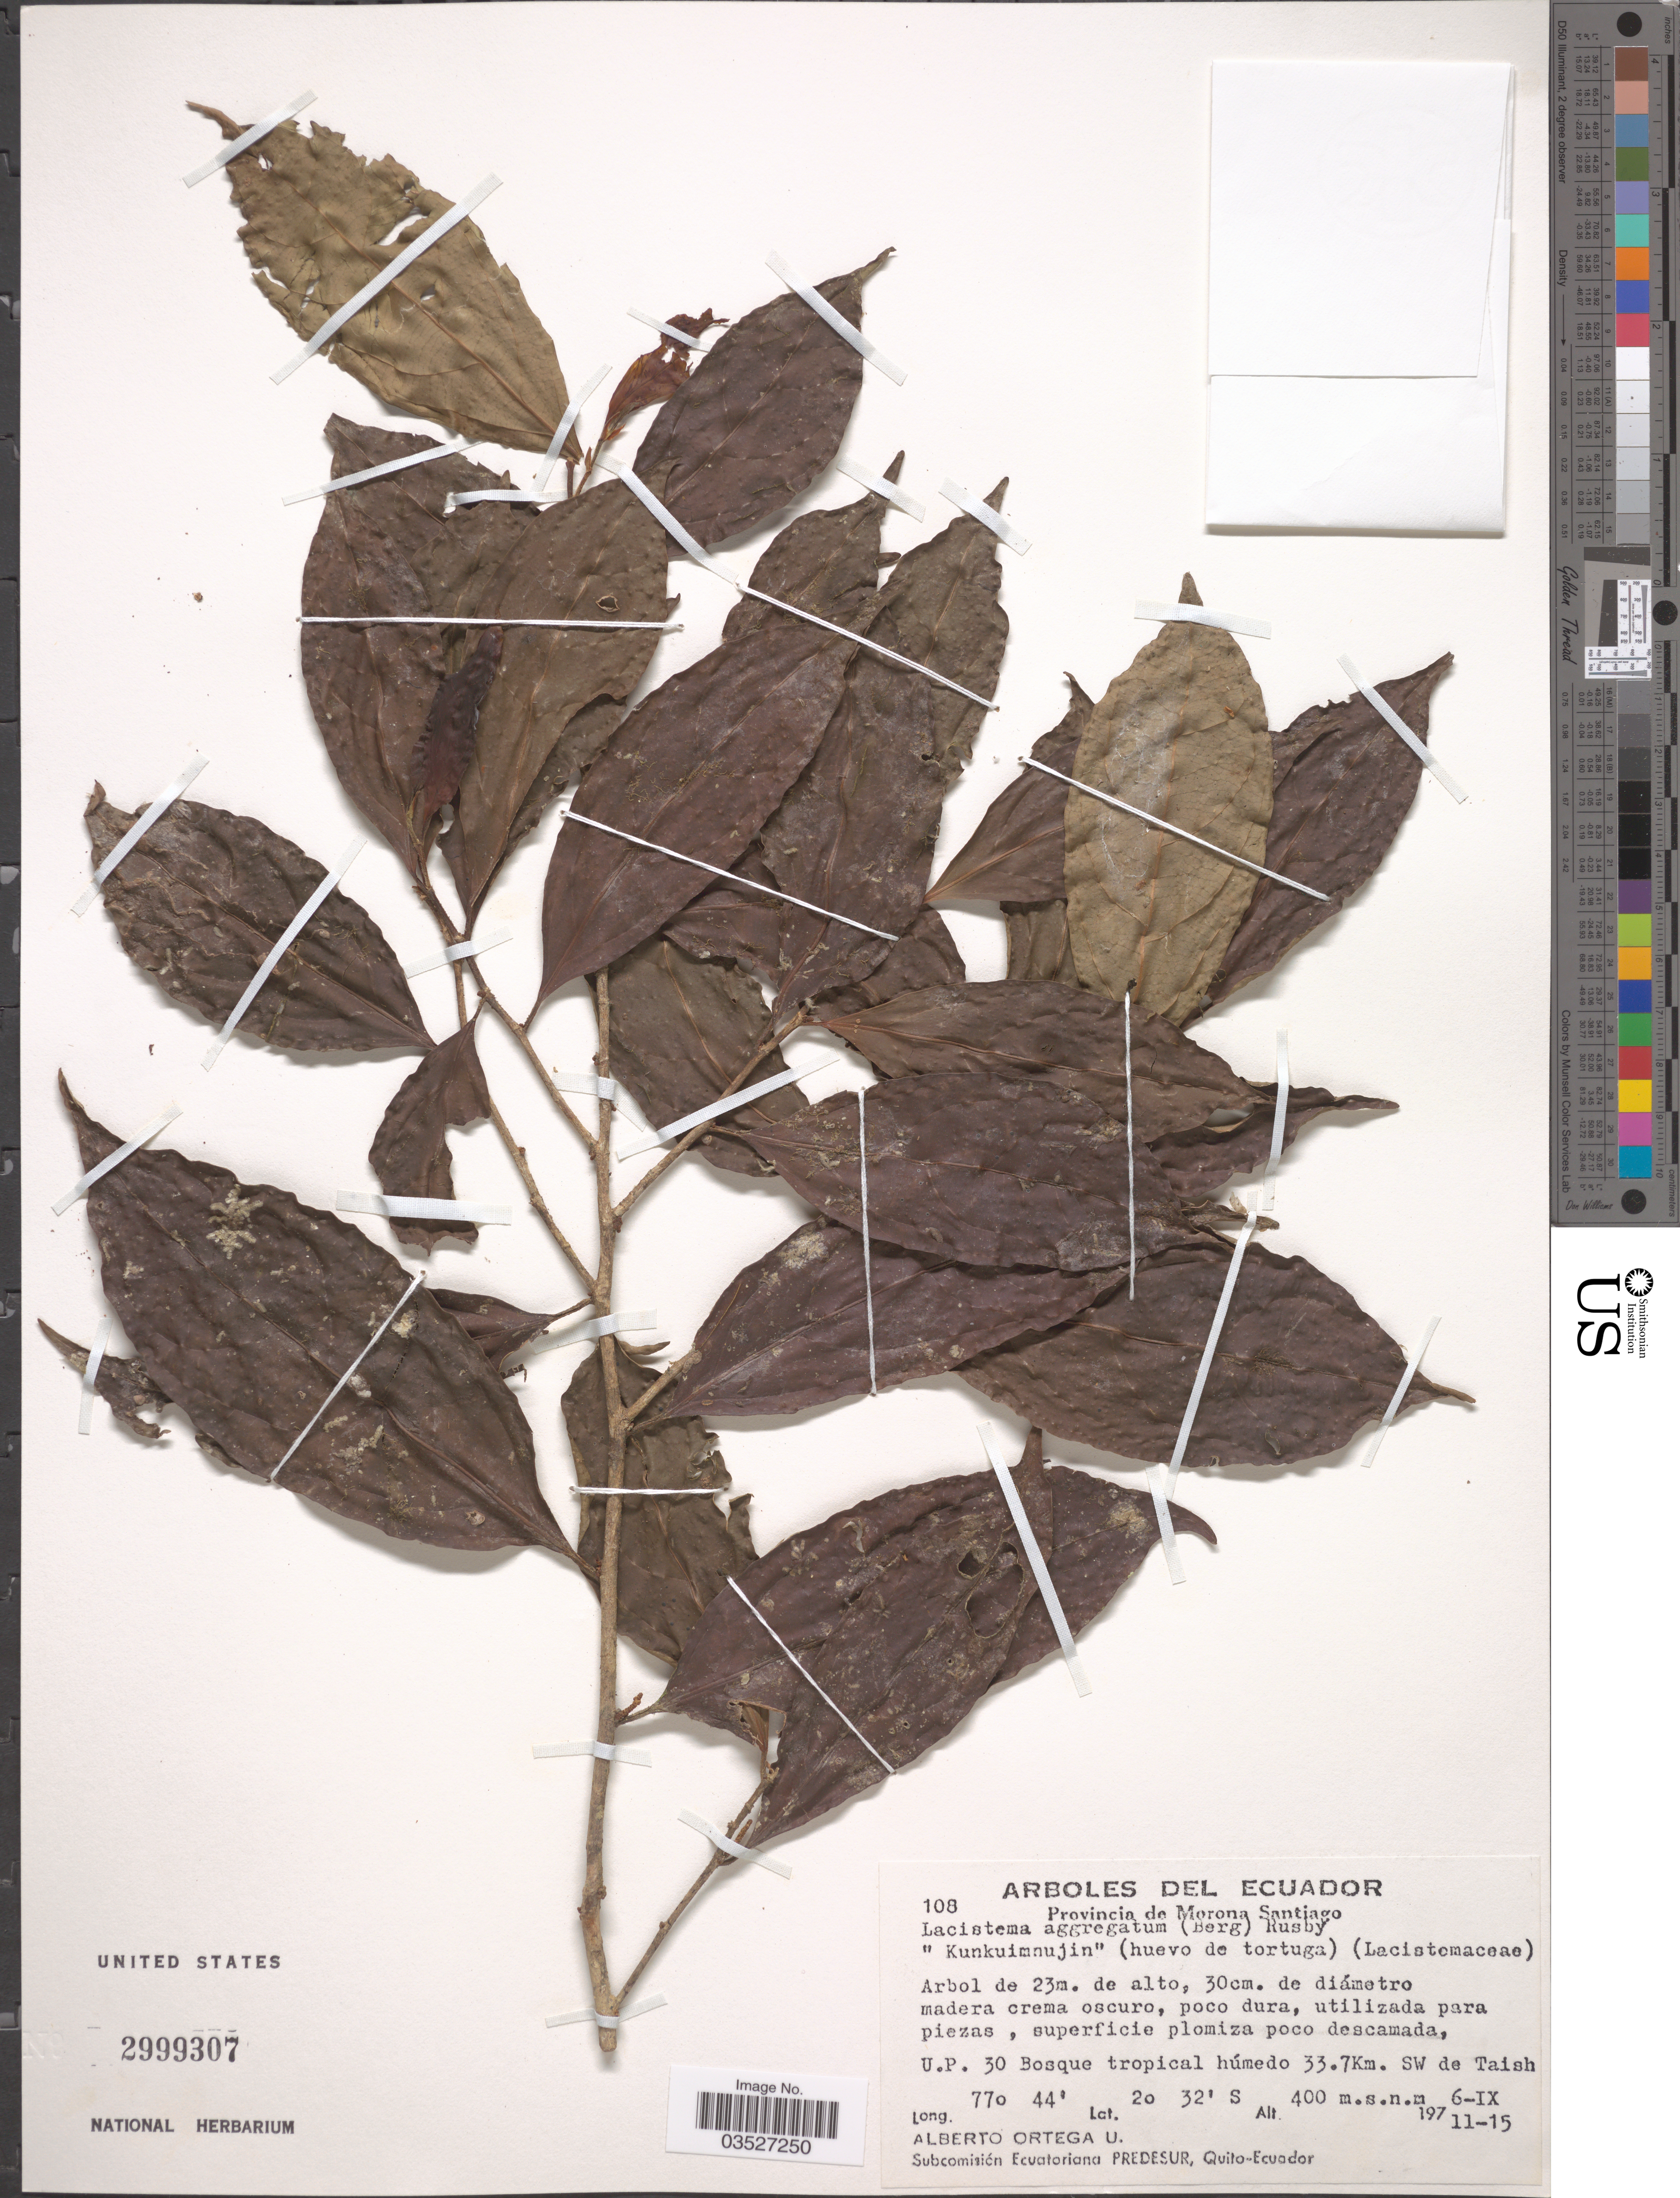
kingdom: Plantae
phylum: Tracheophyta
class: Magnoliopsida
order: Malpighiales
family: Lacistemataceae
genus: Lacistema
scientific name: Lacistema aggregatum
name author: (P.J. Bergius) Rusby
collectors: A. T. Ortega U.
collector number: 108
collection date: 1976-09-11/1976-09-15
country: Ecuador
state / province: Morona-Santiago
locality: U. P. 30 Bosque tropical húmedo 33.7Km. SW de Taish.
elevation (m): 400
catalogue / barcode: US 2999307